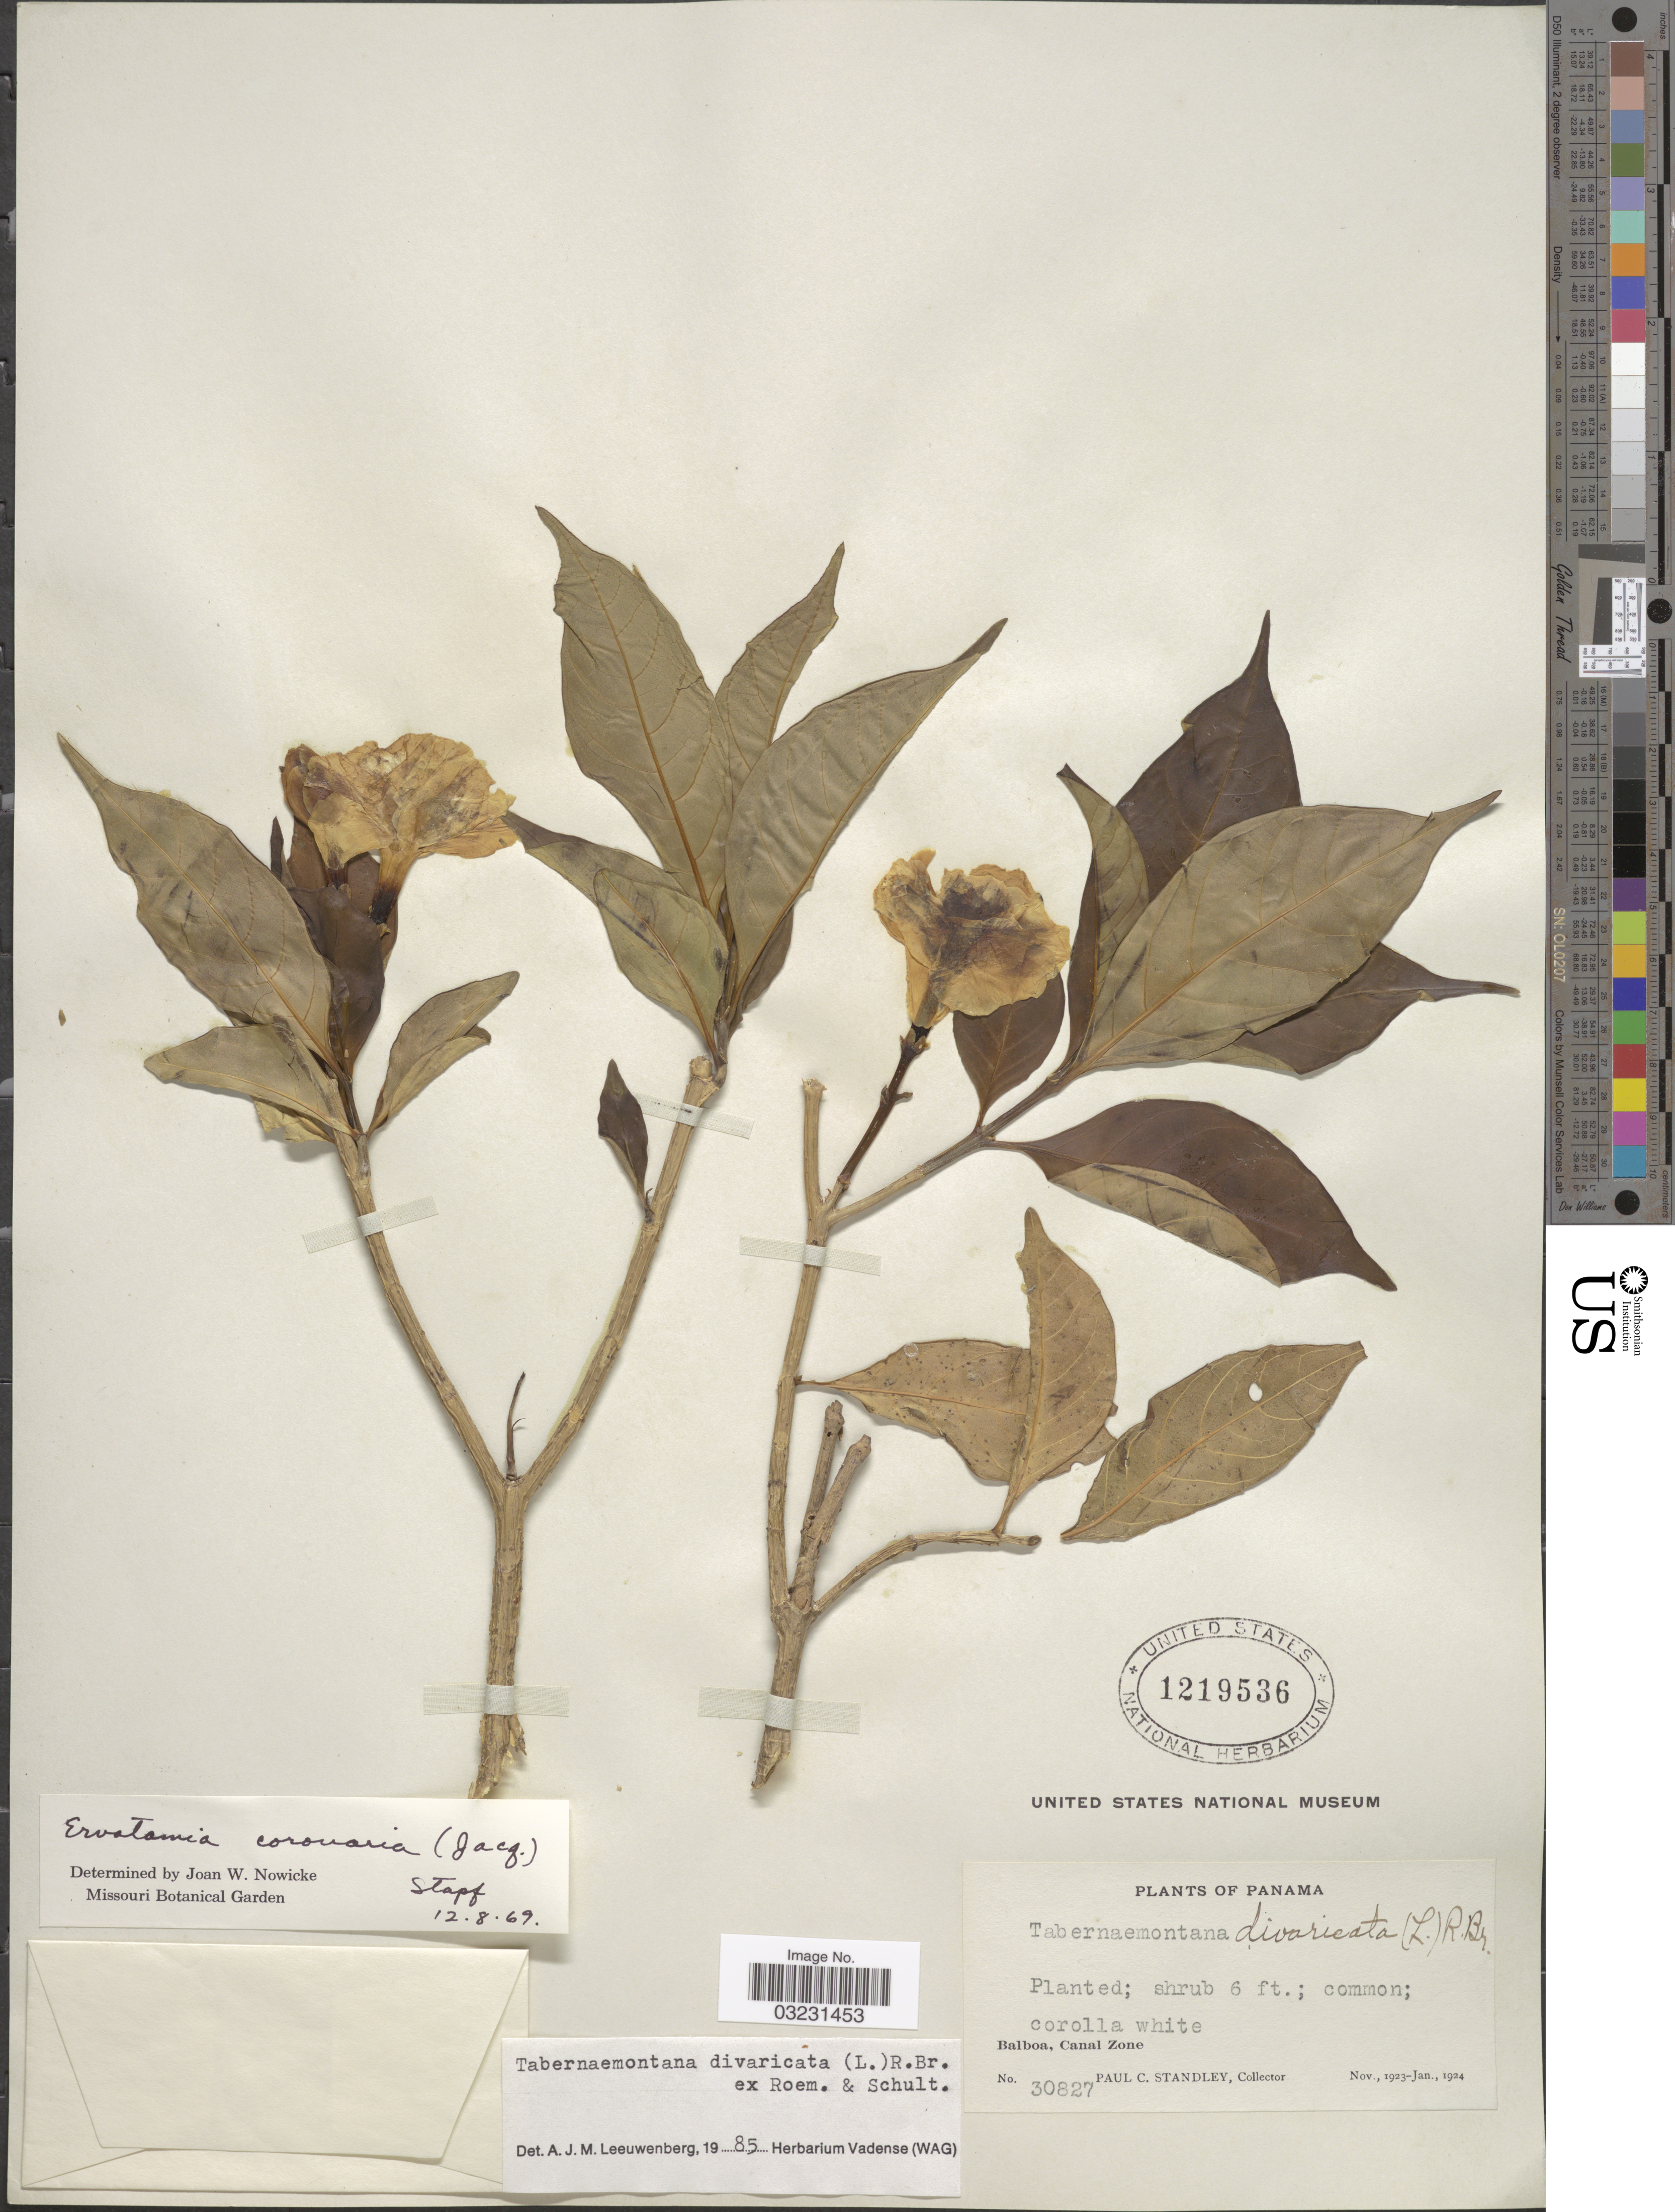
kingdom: Plantae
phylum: Tracheophyta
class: Magnoliopsida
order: Gentianales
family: Apocynaceae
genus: Tabernaemontana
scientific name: Tabernaemontana divaricata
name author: (L.) R. Br. ex Roem. & Schult.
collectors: P. C. Standley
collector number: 30827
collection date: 1923-11/1924-01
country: Panama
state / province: Colón / Panamá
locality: Balboa, Canal Zone.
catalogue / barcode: US 1219536